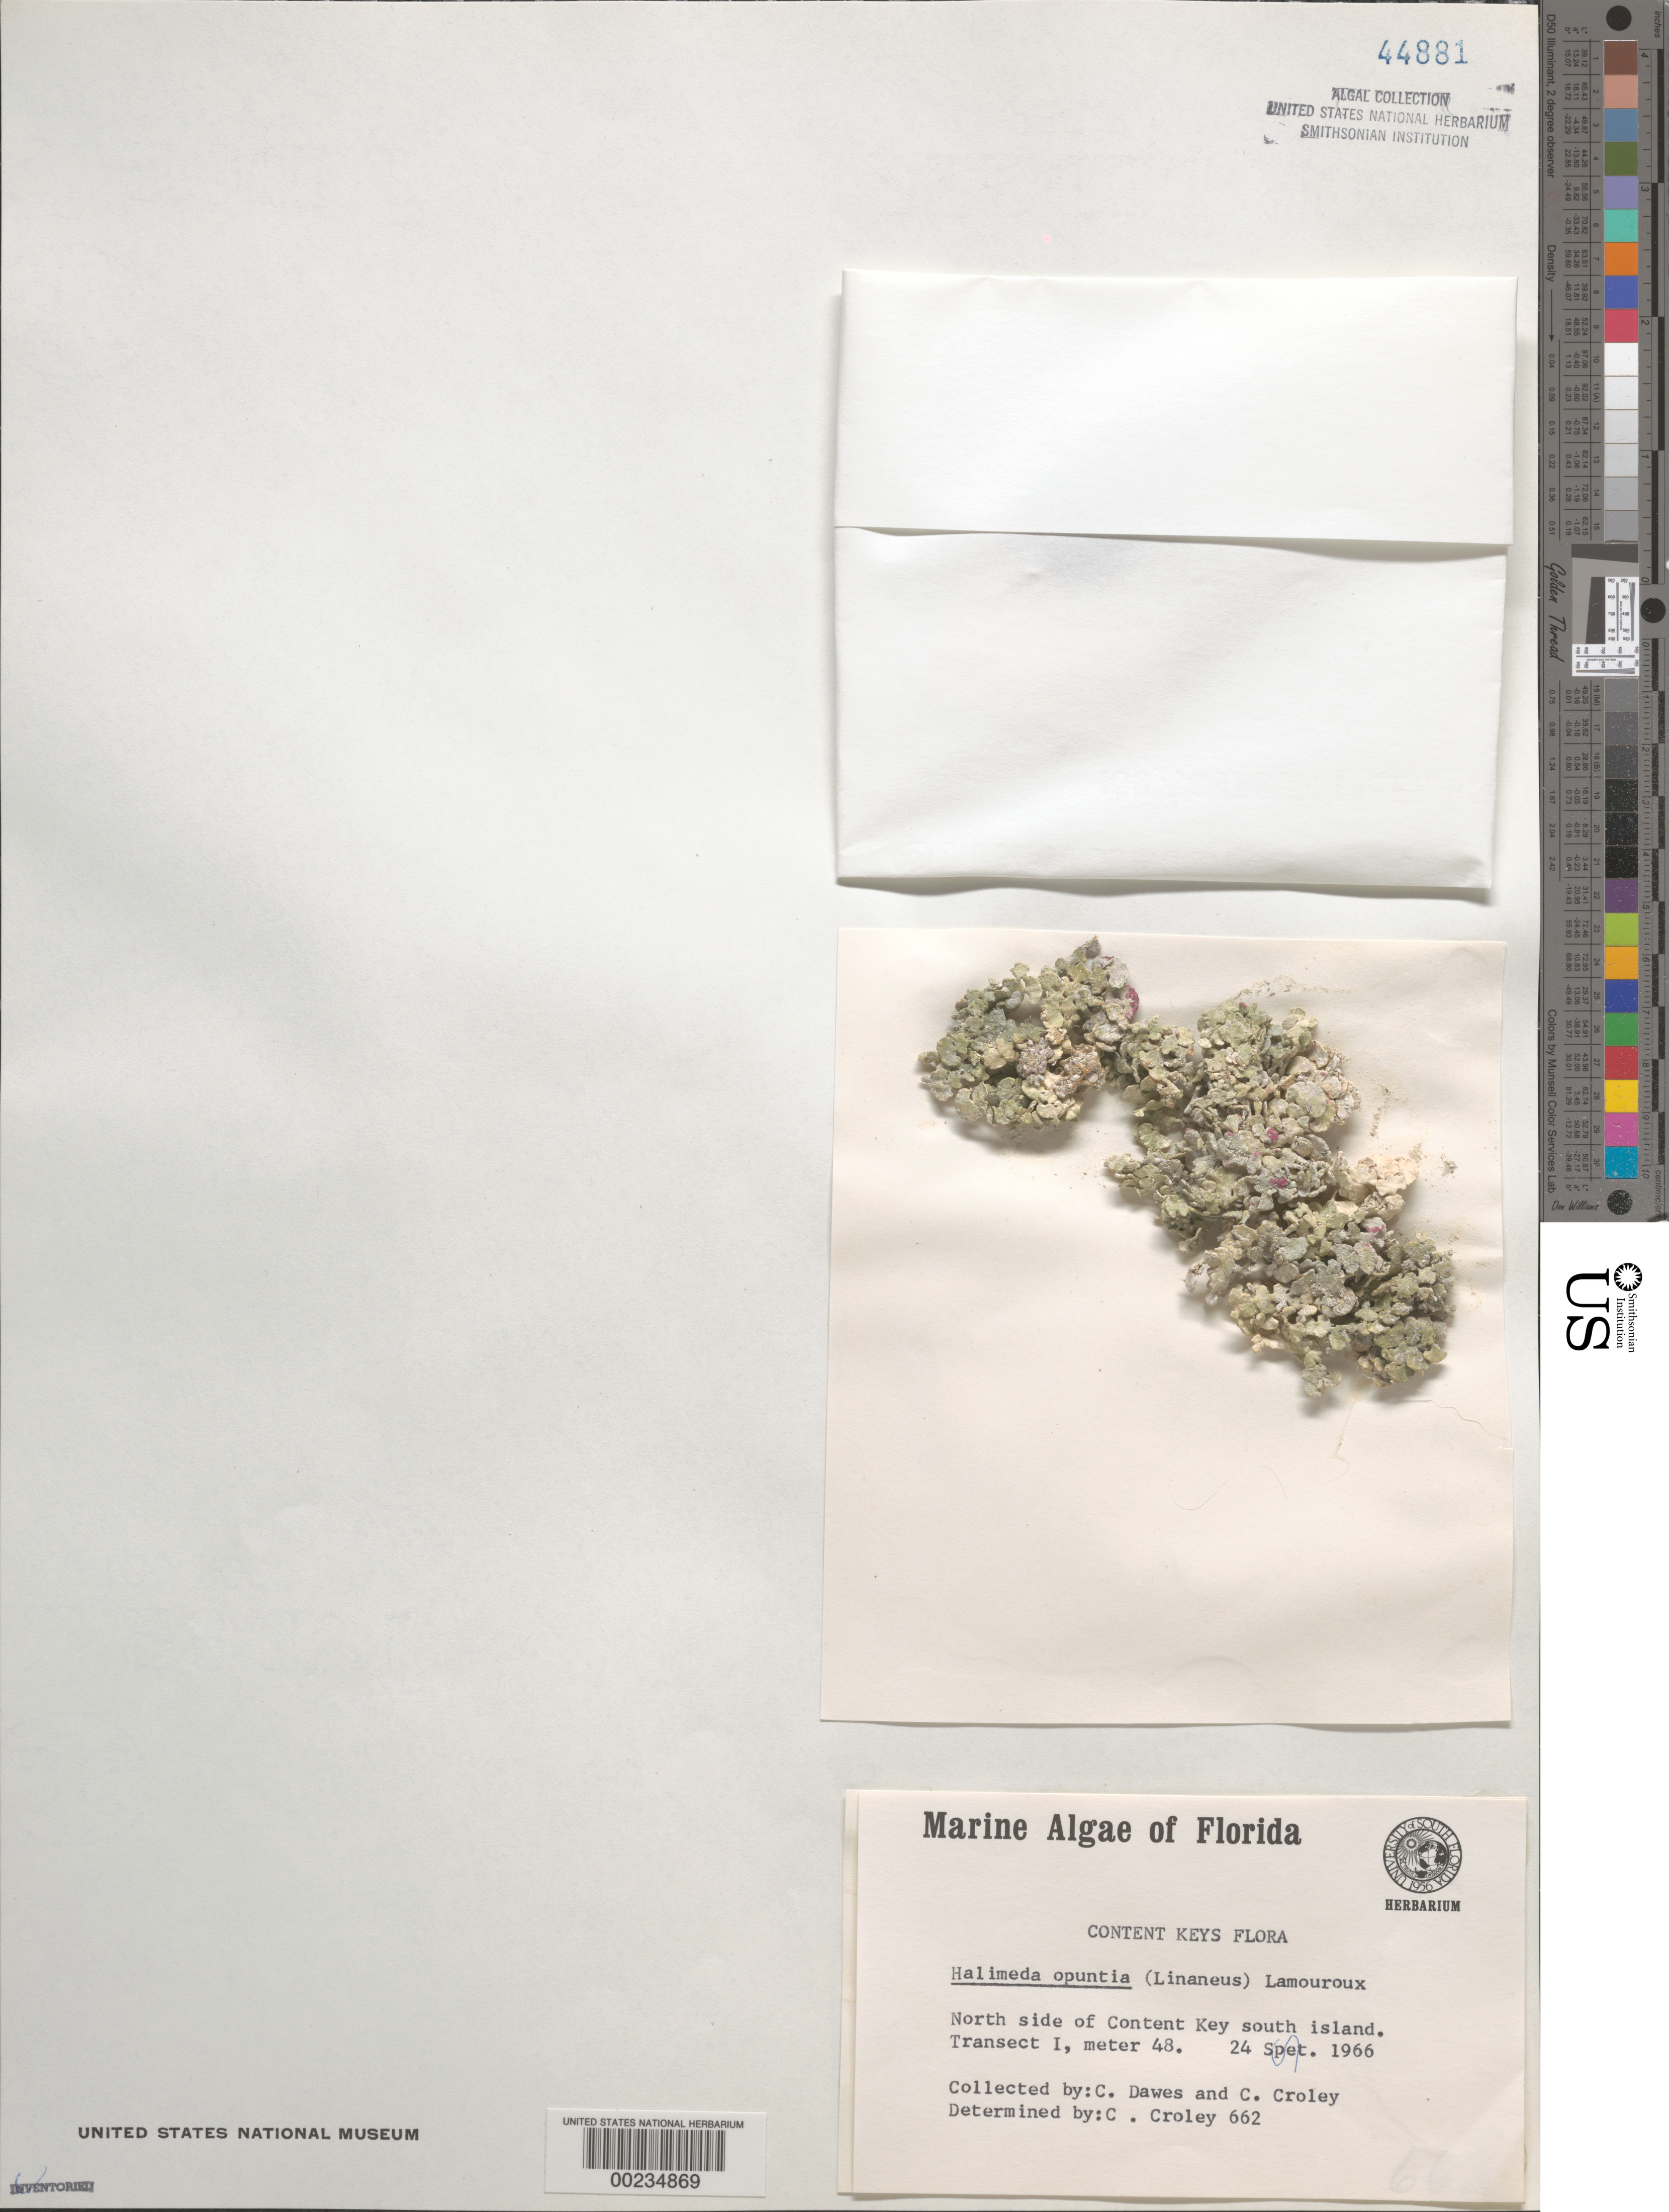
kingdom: Plantae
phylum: Chlorophyta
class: Ulvophyceae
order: Bryopsidales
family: Halimedaceae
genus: Halimeda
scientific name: Halimeda opuntia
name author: (L.) J.V.Lamouroux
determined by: Croley, F. C.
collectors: C. Dawes & F. C. Croley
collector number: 662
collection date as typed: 24 Sep 1966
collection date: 1966-09-24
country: United States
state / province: Florida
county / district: Monroe County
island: Content Keys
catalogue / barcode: US 44881